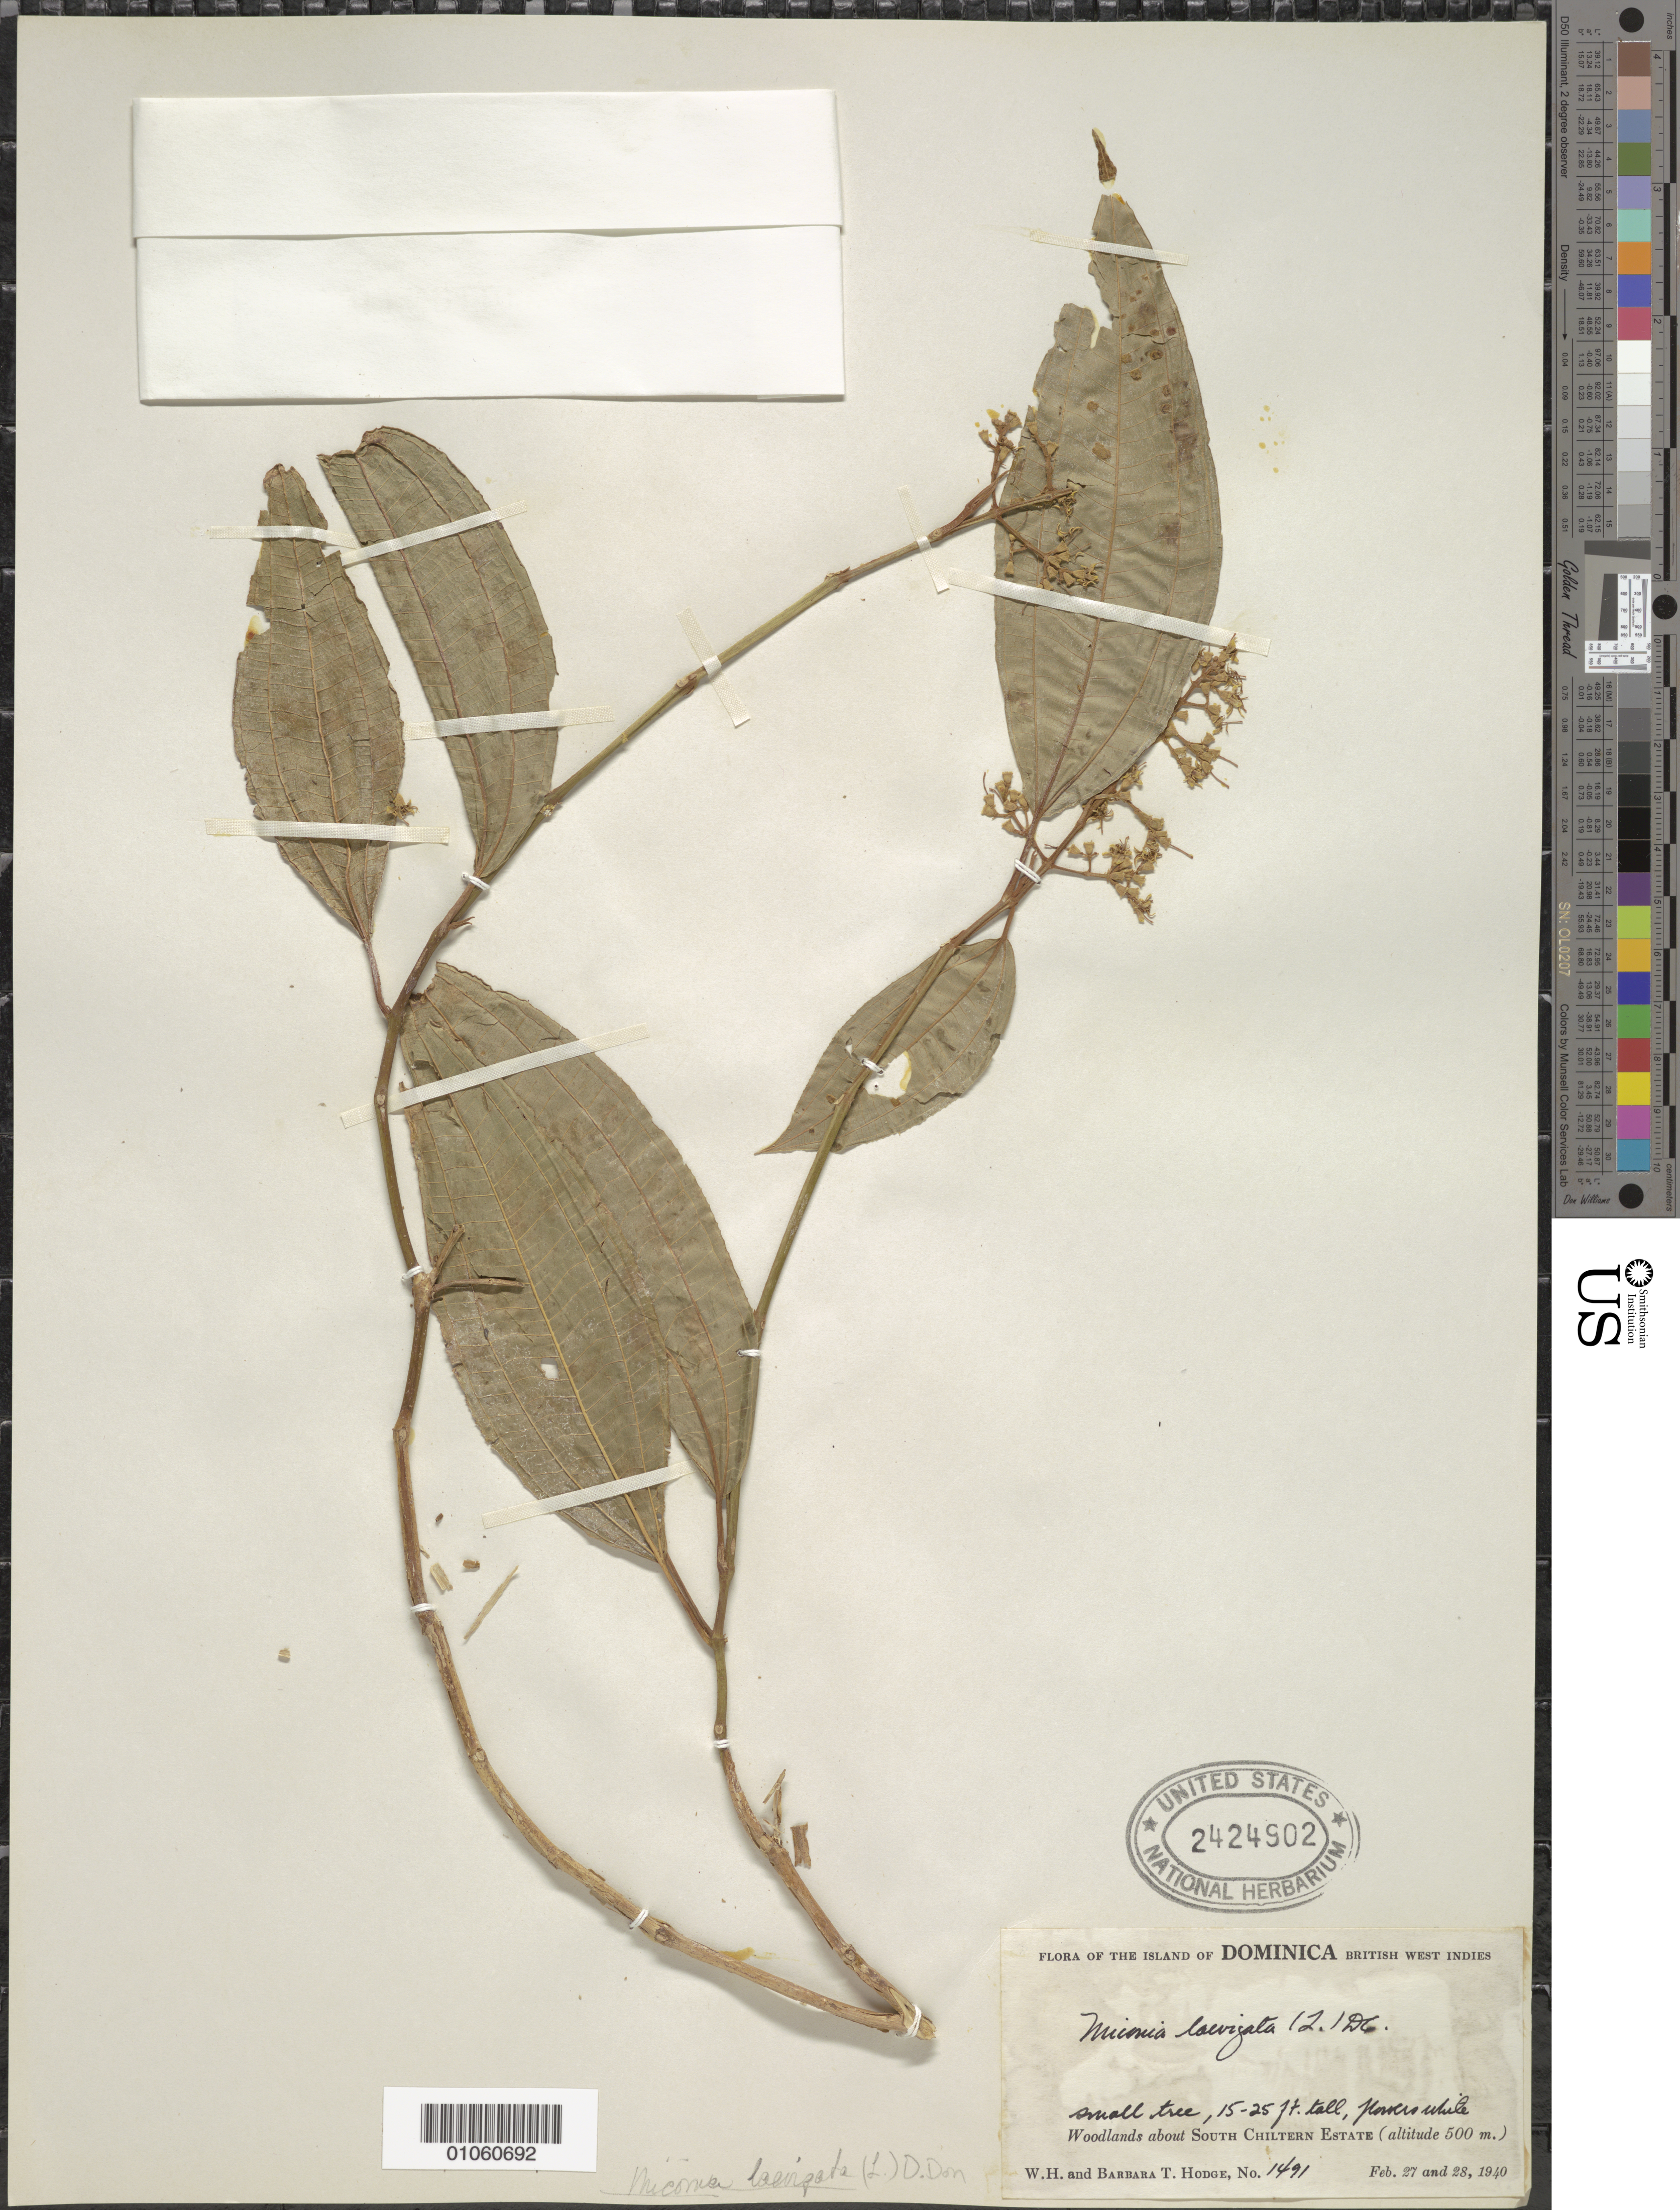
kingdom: Plantae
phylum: Tracheophyta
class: Magnoliopsida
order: Myrtales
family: Melastomataceae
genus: Miconia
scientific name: Miconia laevigata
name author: (L.) D. Don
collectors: W. Hodge & B. Hodge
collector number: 1491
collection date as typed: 27 Feb 1940 and 28 Feb 1940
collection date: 1940-02-27,1940-02-28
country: Dominica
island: Dominica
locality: South Chiltern Estate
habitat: Woodlands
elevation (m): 500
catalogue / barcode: US 2424902